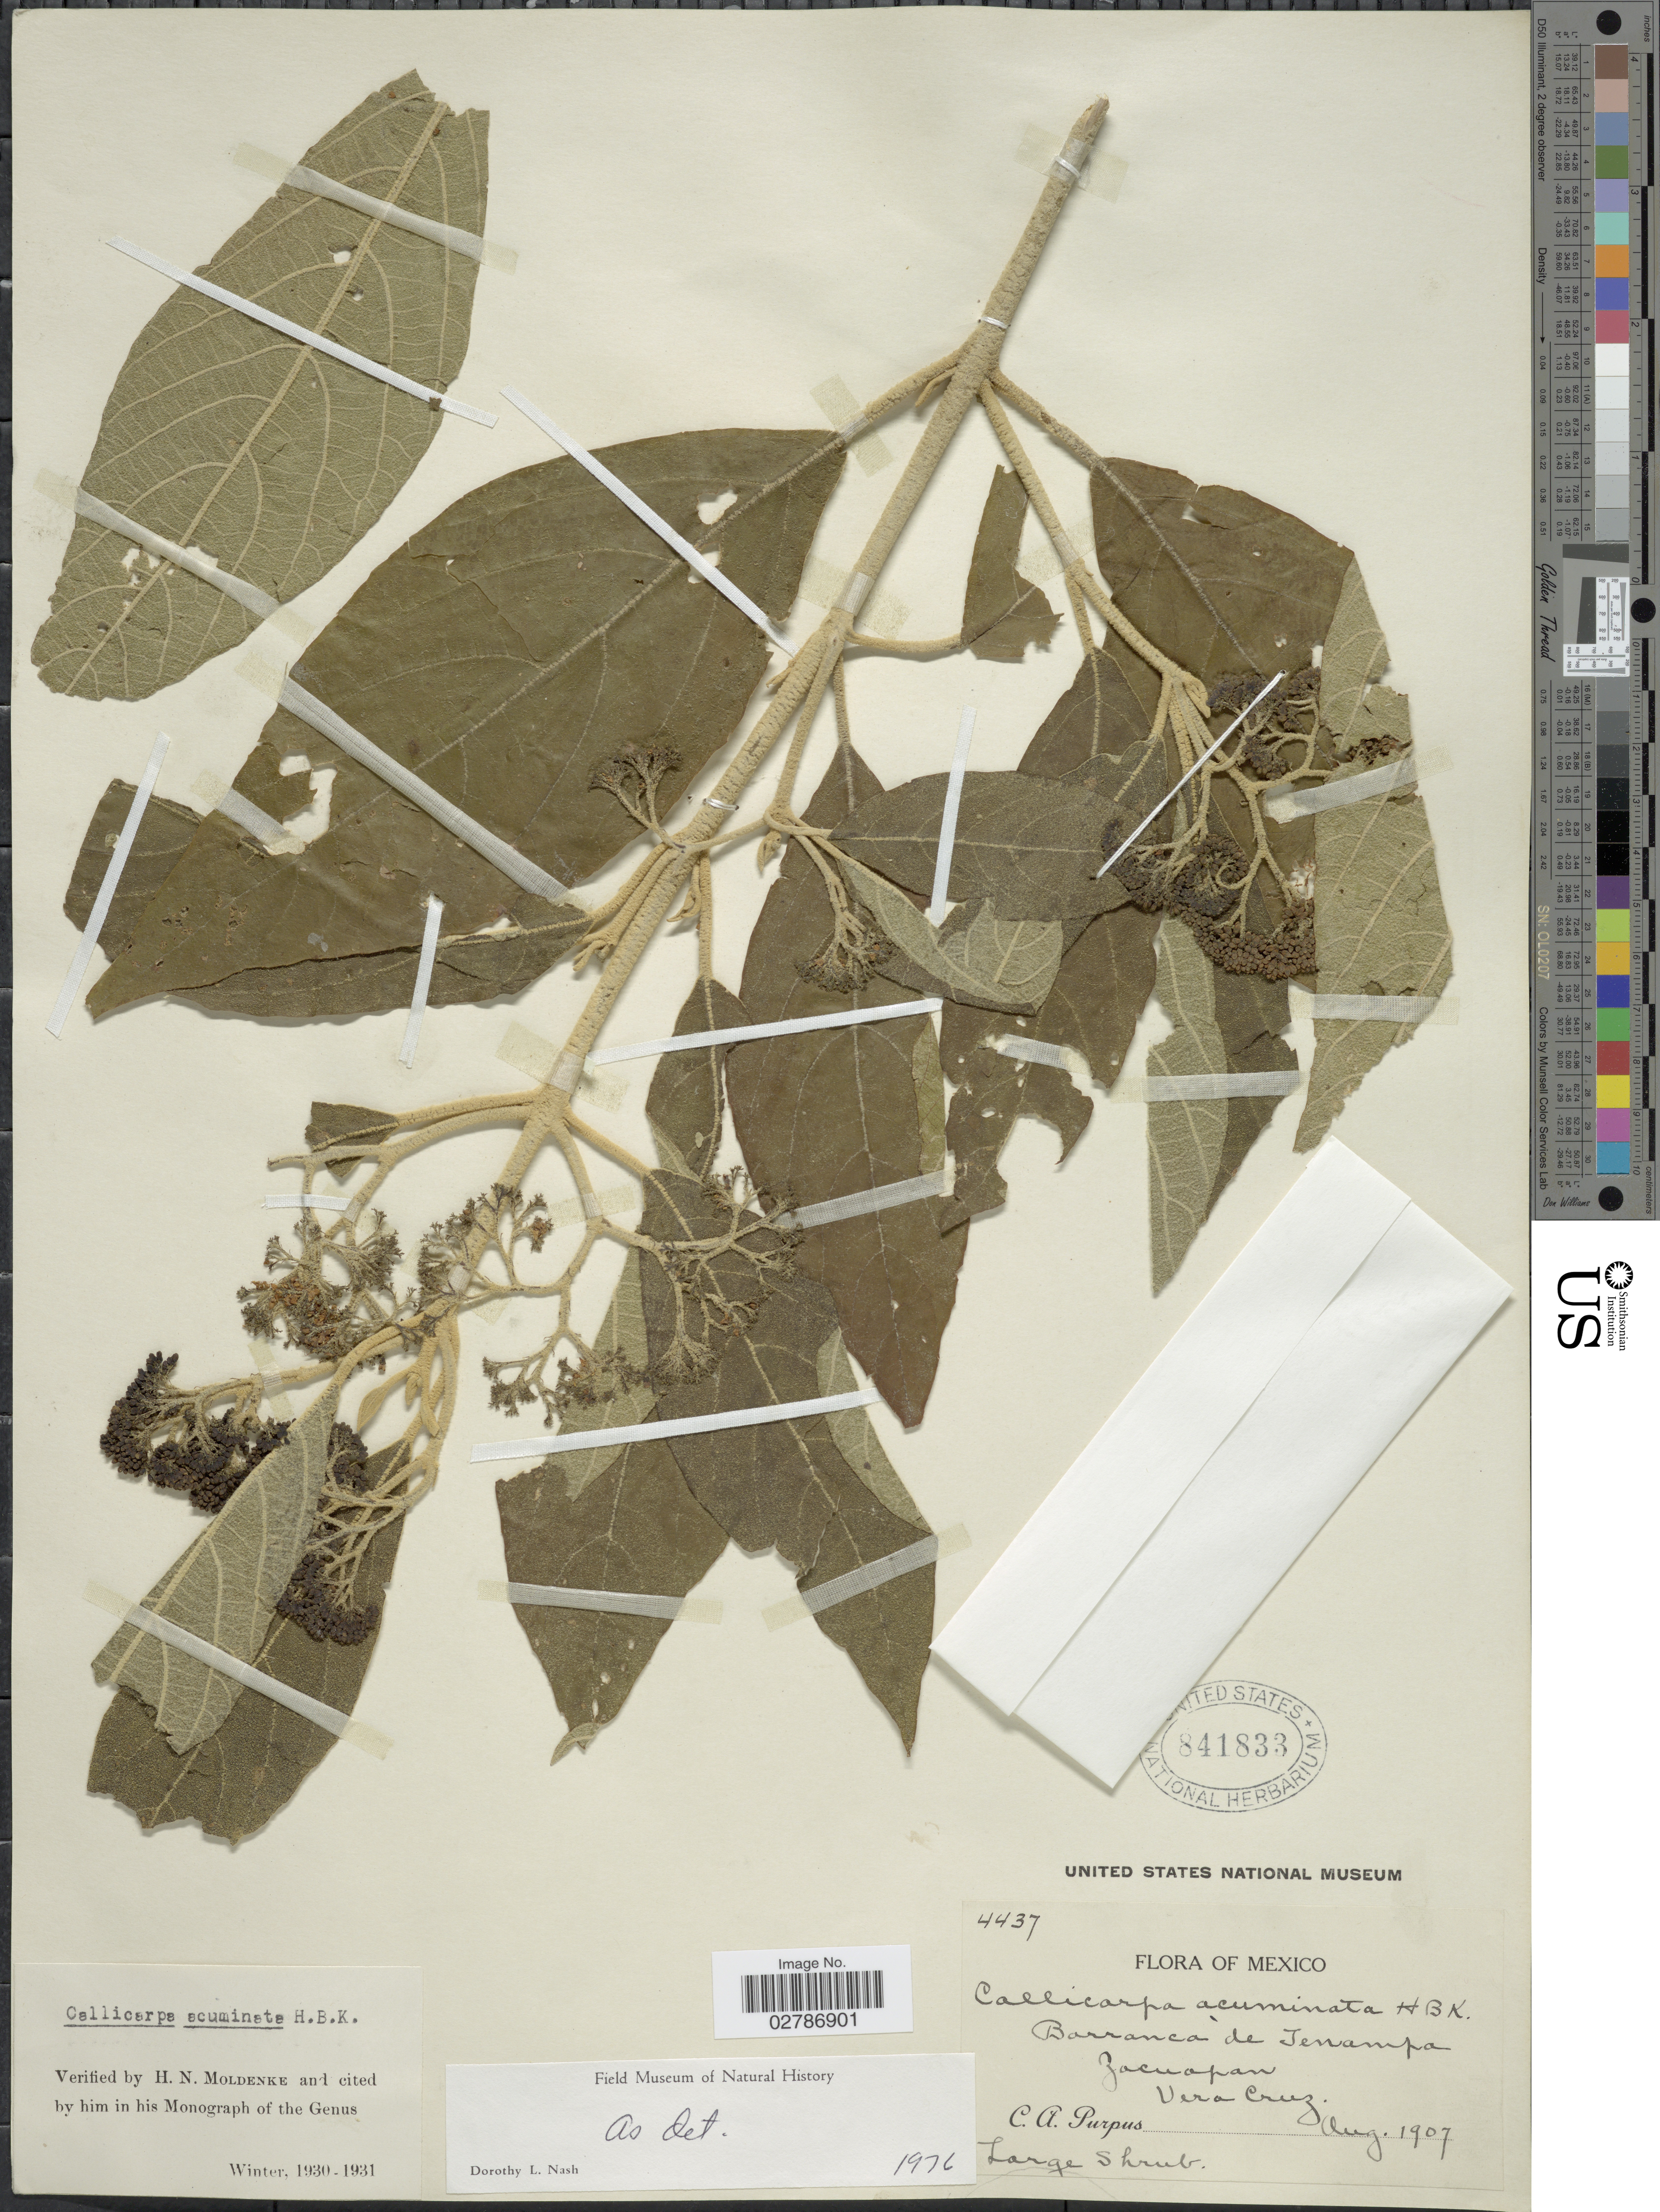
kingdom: Plantae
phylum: Tracheophyta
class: Magnoliopsida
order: Lamiales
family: Lamiaceae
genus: Callicarpa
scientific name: Callicarpa acuminata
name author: Kunth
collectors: C. A. Purpus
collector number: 4437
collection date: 1907-08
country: Mexico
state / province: Veracruz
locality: Barranca de Tenampa Zacuapan. Vera Cruz.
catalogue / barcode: US 841833